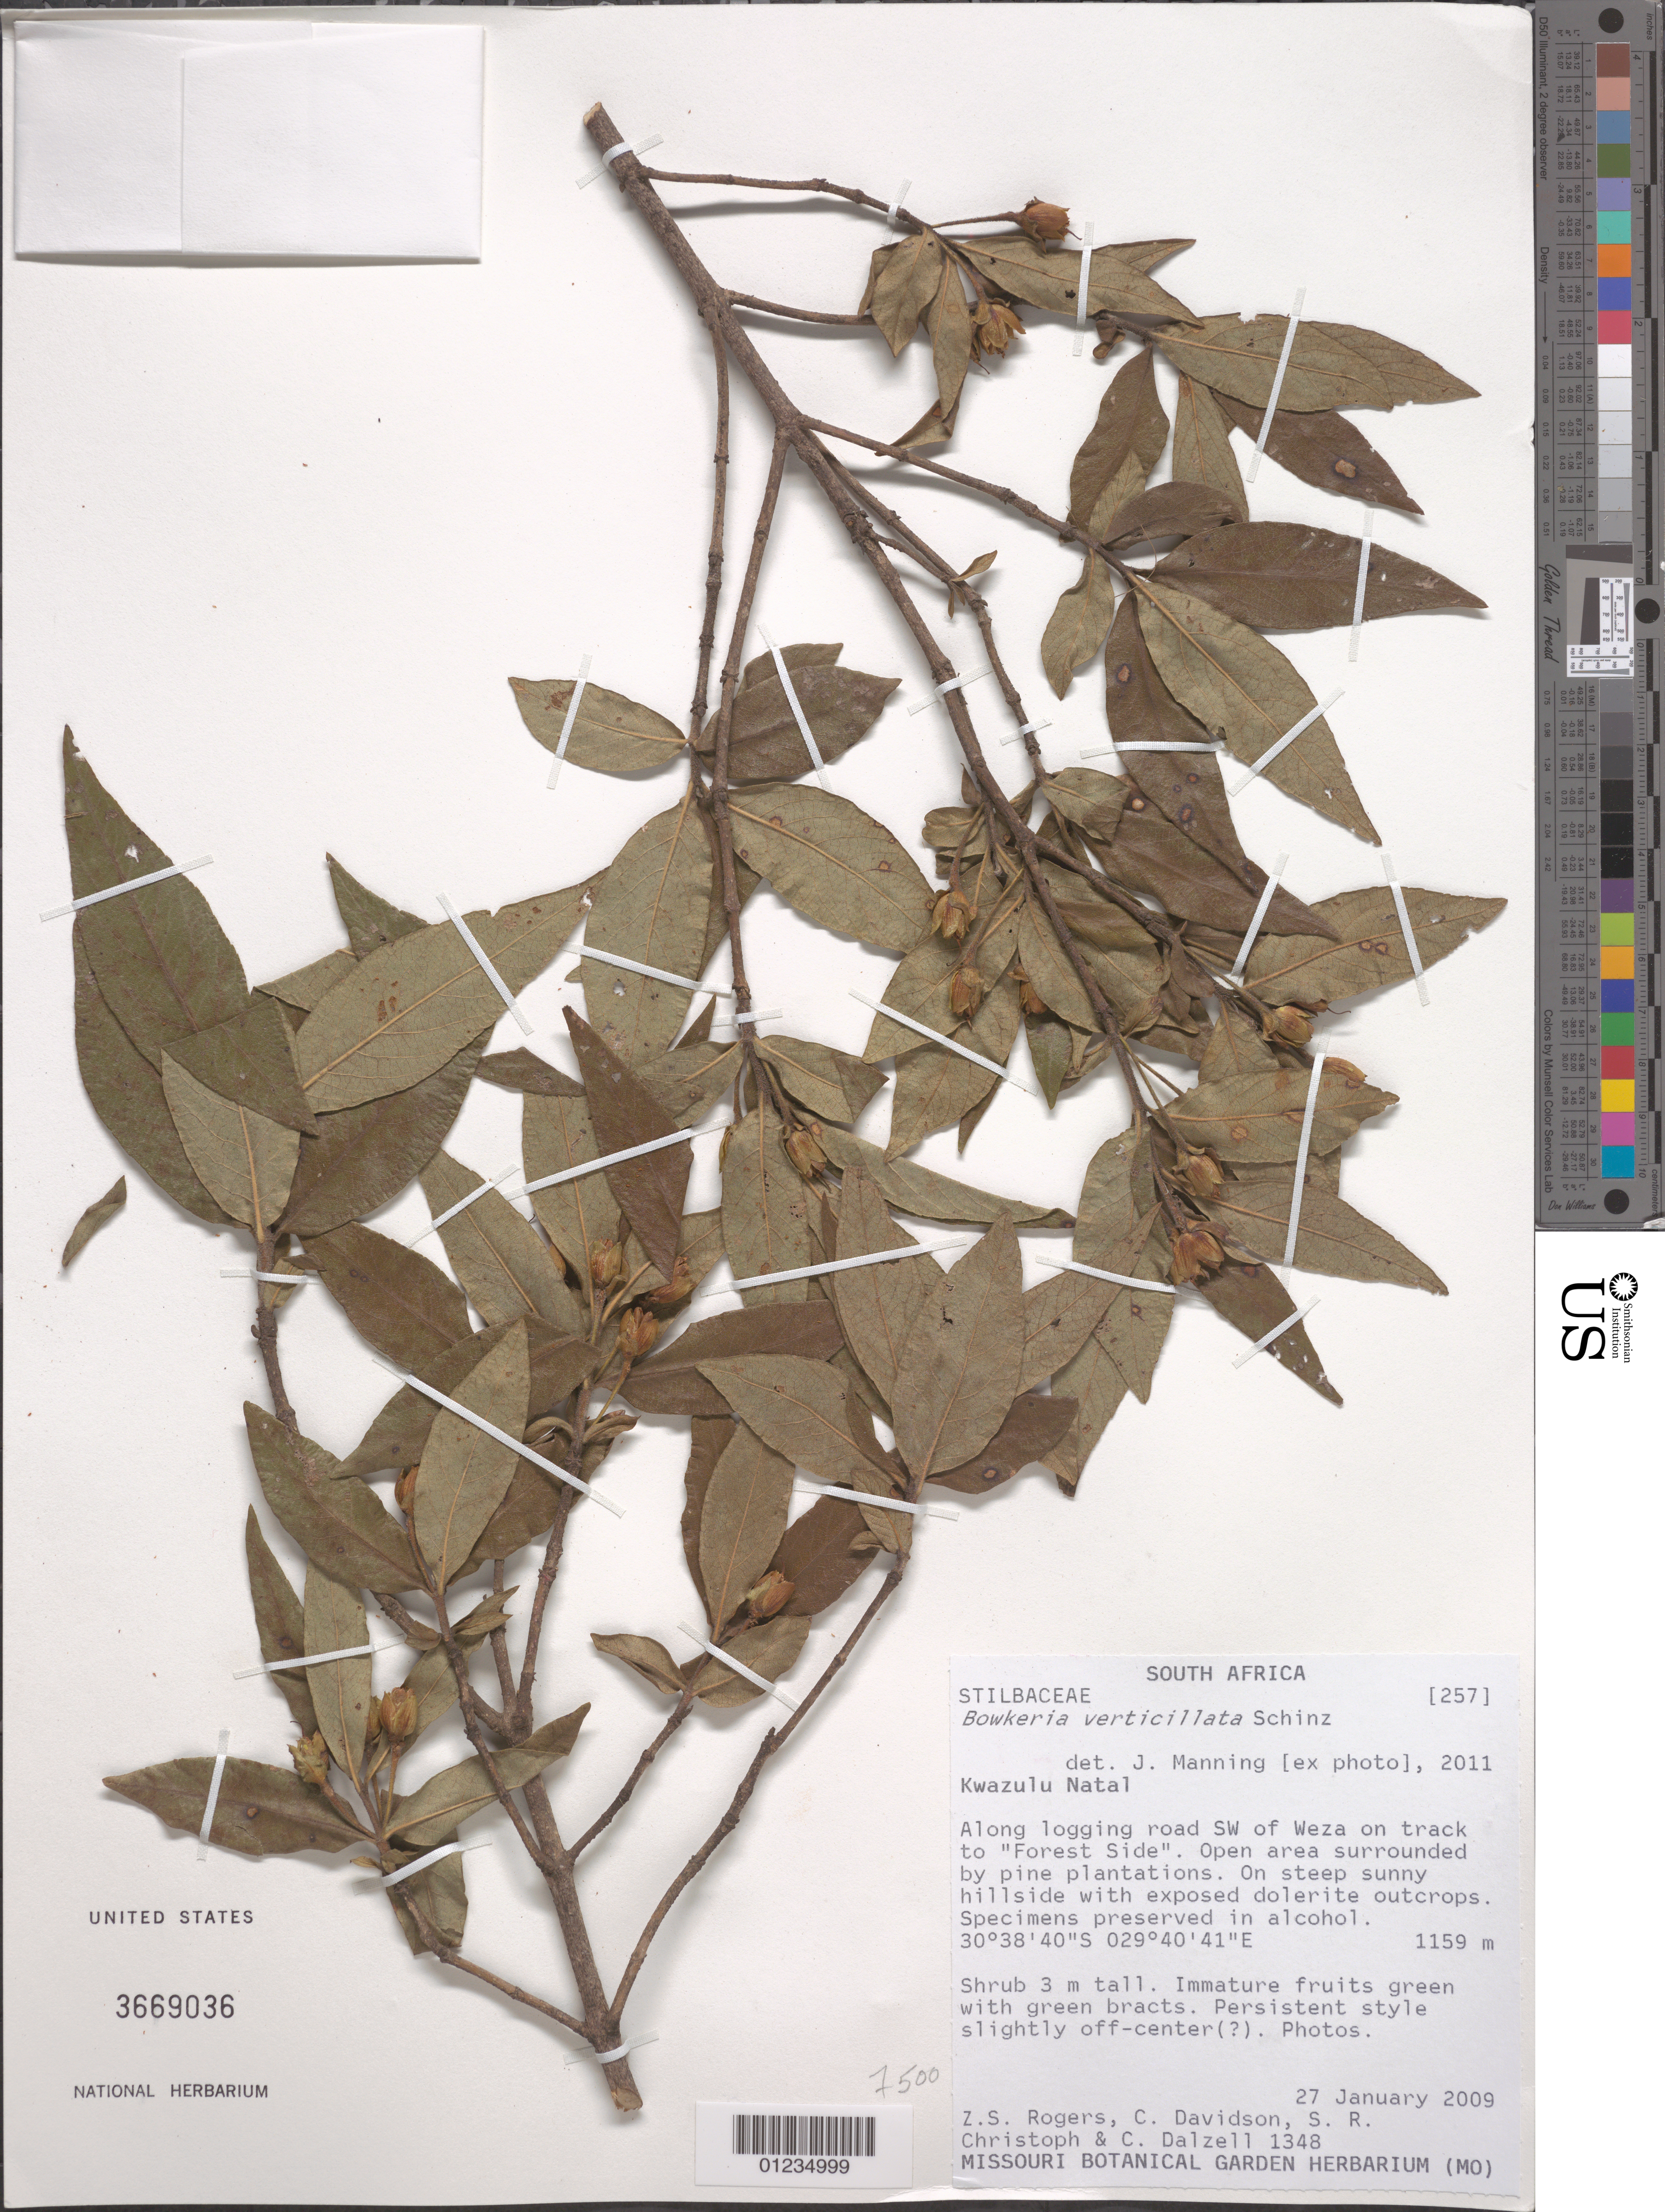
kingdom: Plantae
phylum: Tracheophyta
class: Magnoliopsida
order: Lamiales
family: Stilbaceae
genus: Bowkeria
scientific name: Bowkeria verticillata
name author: (Eckl. & Zeyh.) Schinz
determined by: Manning, J. W.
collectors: Z. S. Rogers, C. Davidson, S. Christoph & C. Dazell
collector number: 1348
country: South Africa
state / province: KwaZulu-Natal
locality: Along logging road SW of Weza on track to Forest Side.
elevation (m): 1159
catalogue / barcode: US 3669036